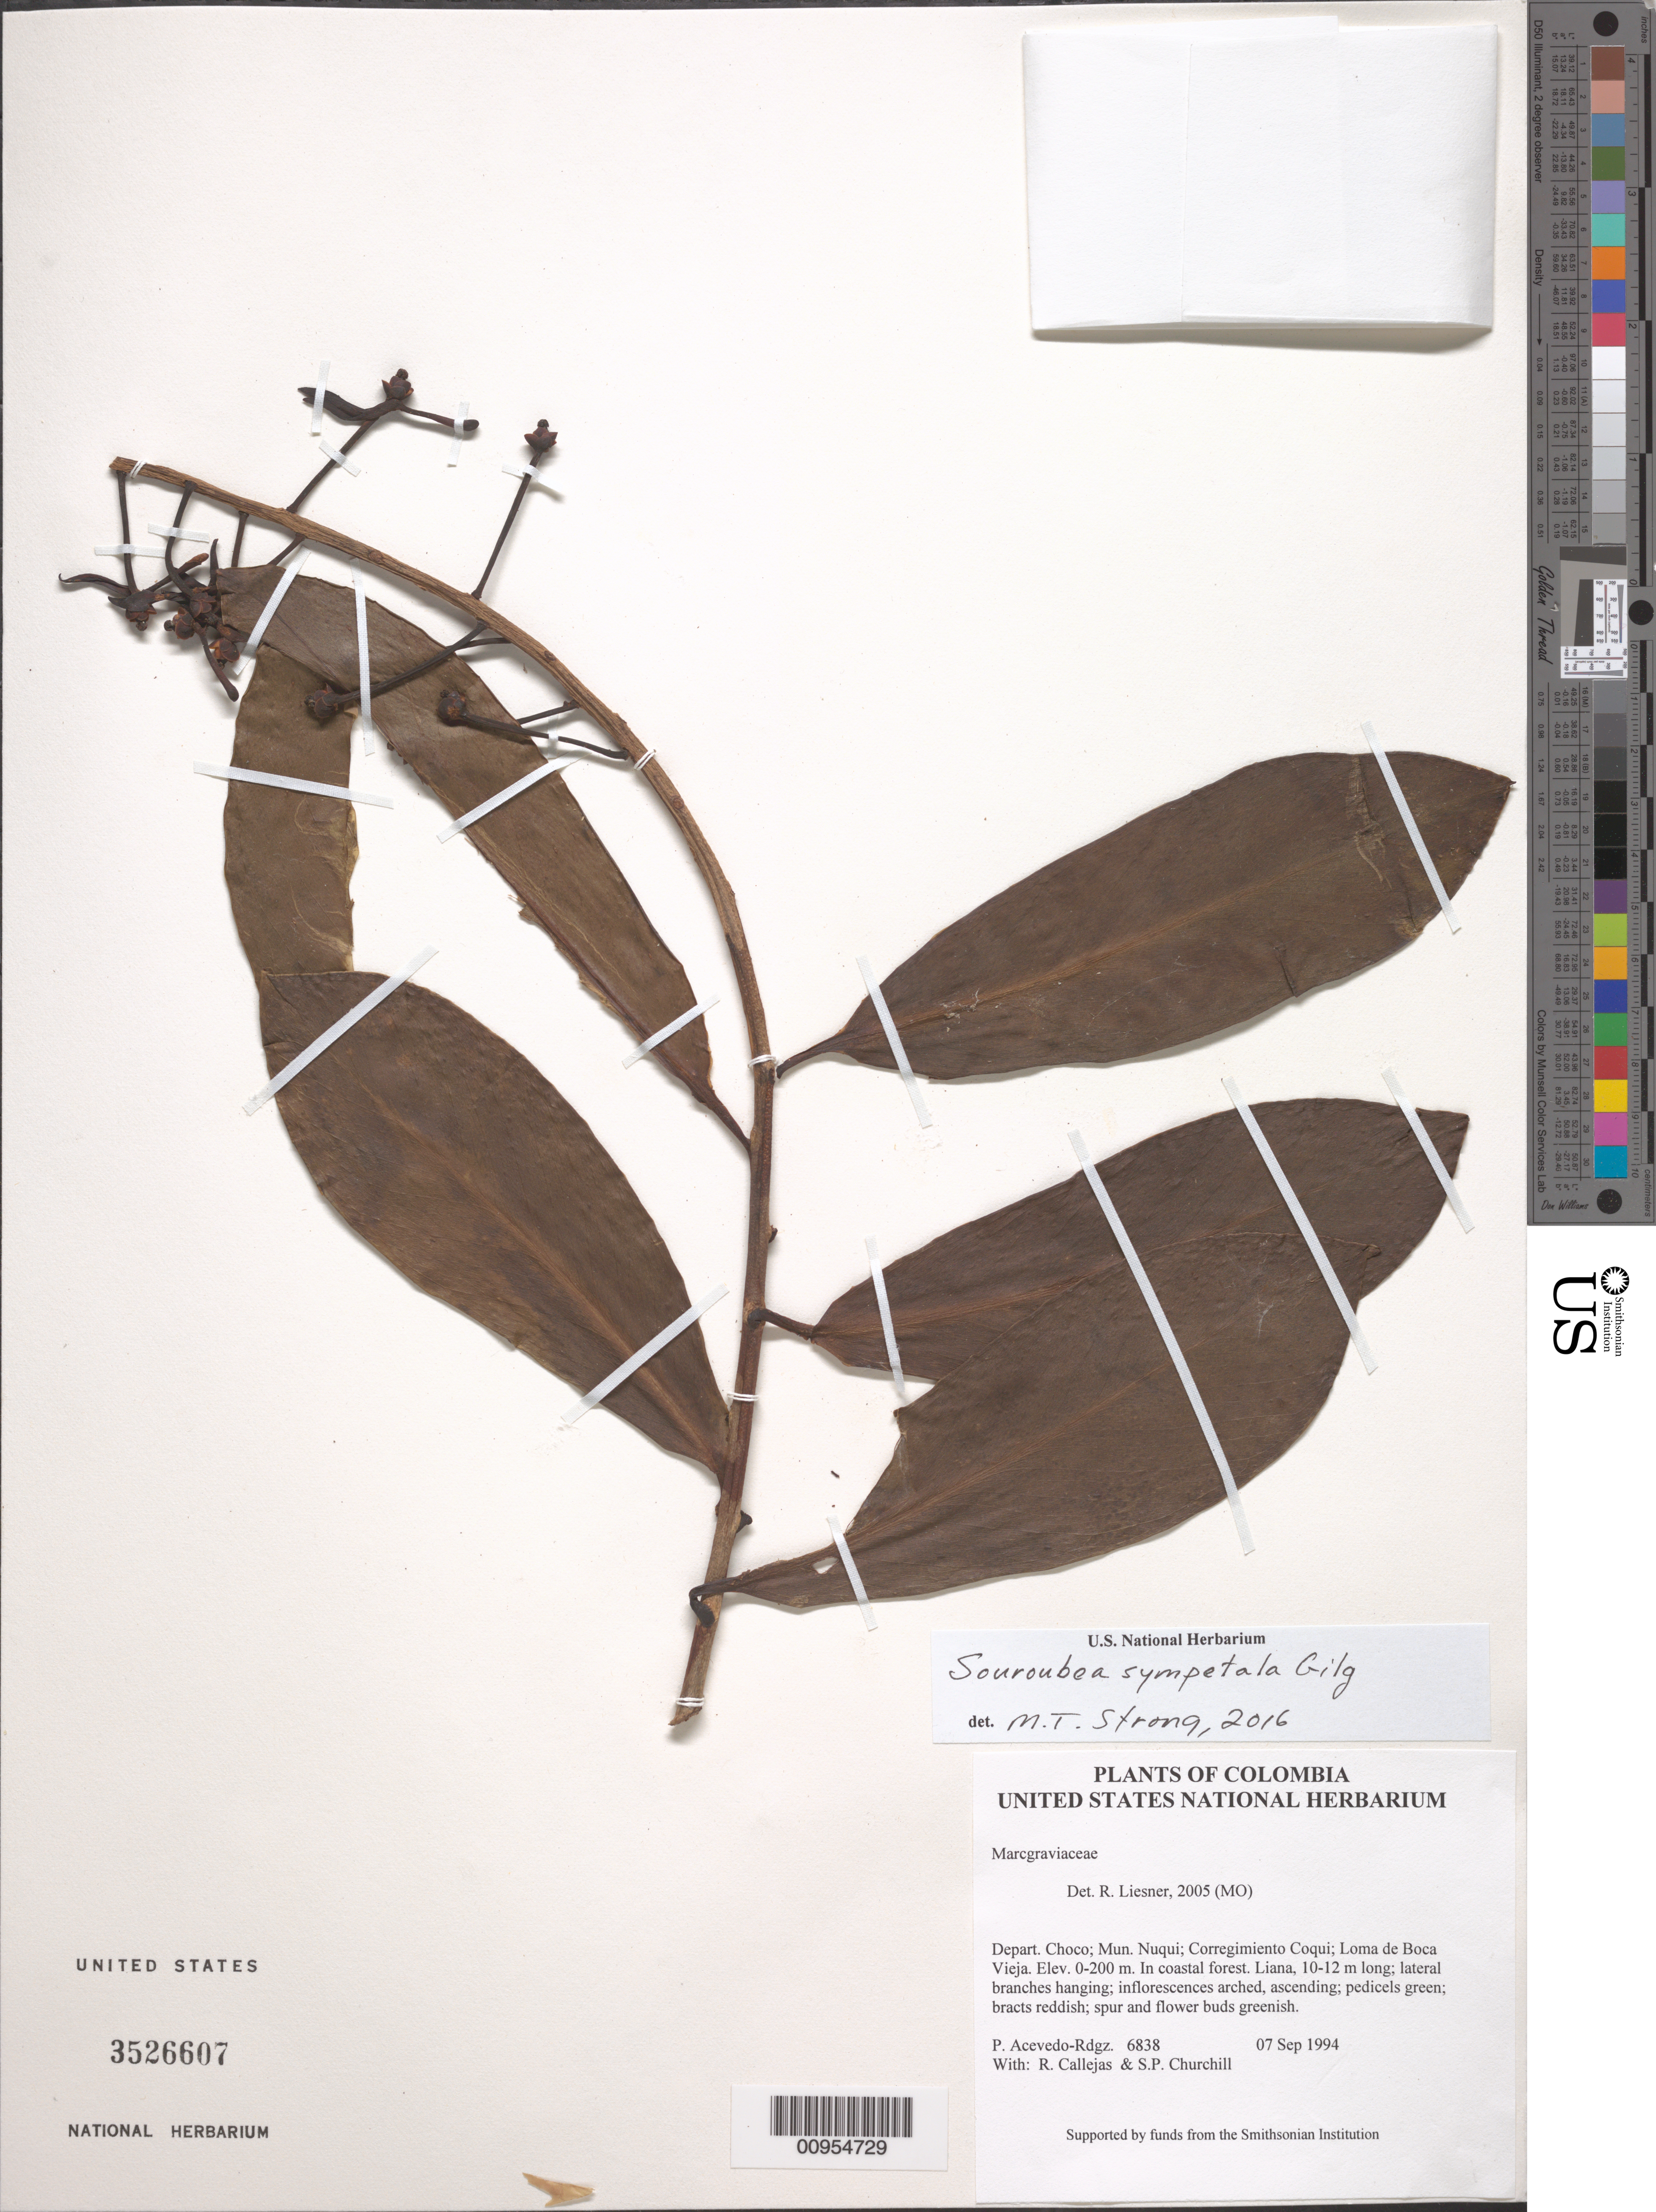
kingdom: Plantae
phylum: Tracheophyta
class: Magnoliopsida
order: Ericales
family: Marcgraviaceae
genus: Souroubea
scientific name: Souroubea sympetala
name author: Gilg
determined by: Strong, M. T., (US), Smithsonian Institution - National Museum of Natural History (UNITED STATES)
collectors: P. Acevedo-Rodr., R. Callejas & S. Churchill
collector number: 6838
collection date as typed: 07 Sep 1994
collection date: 1994-09-07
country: Colombia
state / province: Chocó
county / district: Nuqui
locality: Depart. Choco; Mun. Nuqui; Corregimiento Coqui; Loma de Boca Vieja.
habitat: In coastal forest.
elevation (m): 0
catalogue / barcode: US 3526607